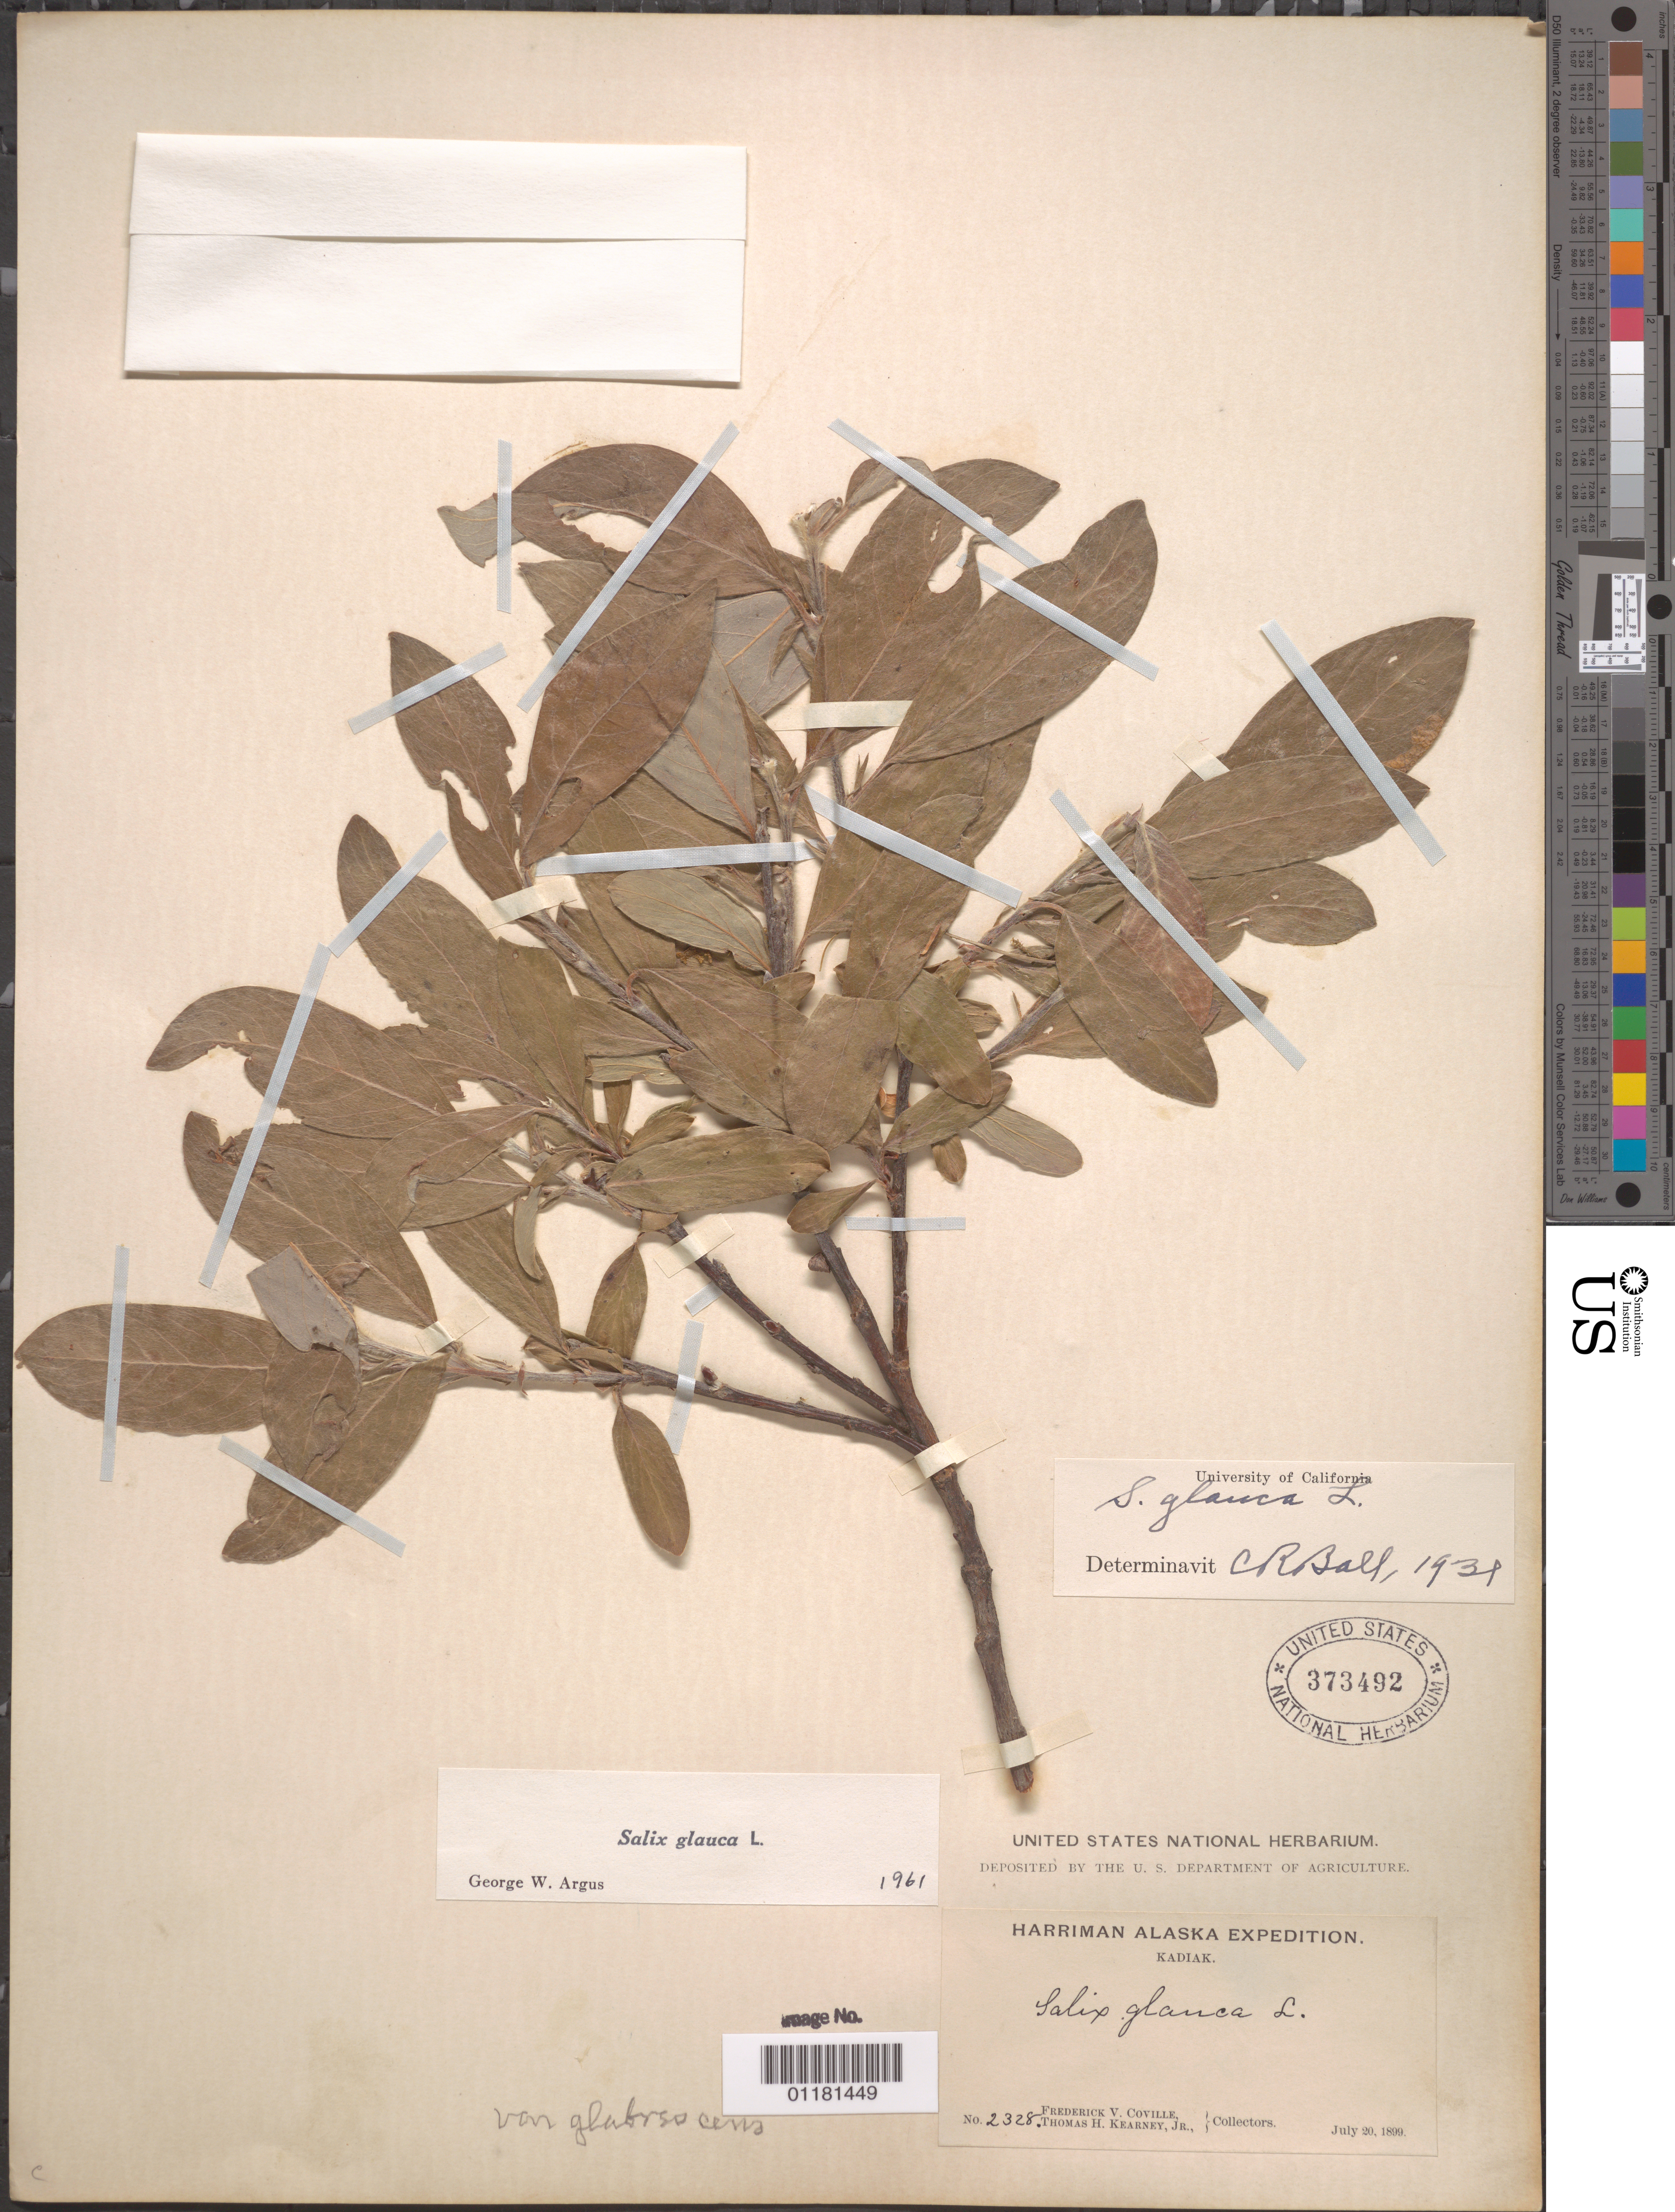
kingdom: Plantae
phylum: Tracheophyta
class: Magnoliopsida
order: Malpighiales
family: Salicaceae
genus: Salix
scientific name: Salix glauca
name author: L.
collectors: F. V. Coville & T. H. Kearney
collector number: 2328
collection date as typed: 20 Jul 1899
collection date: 1899-07-20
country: United States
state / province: Alaska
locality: Kadiak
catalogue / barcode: US 373492